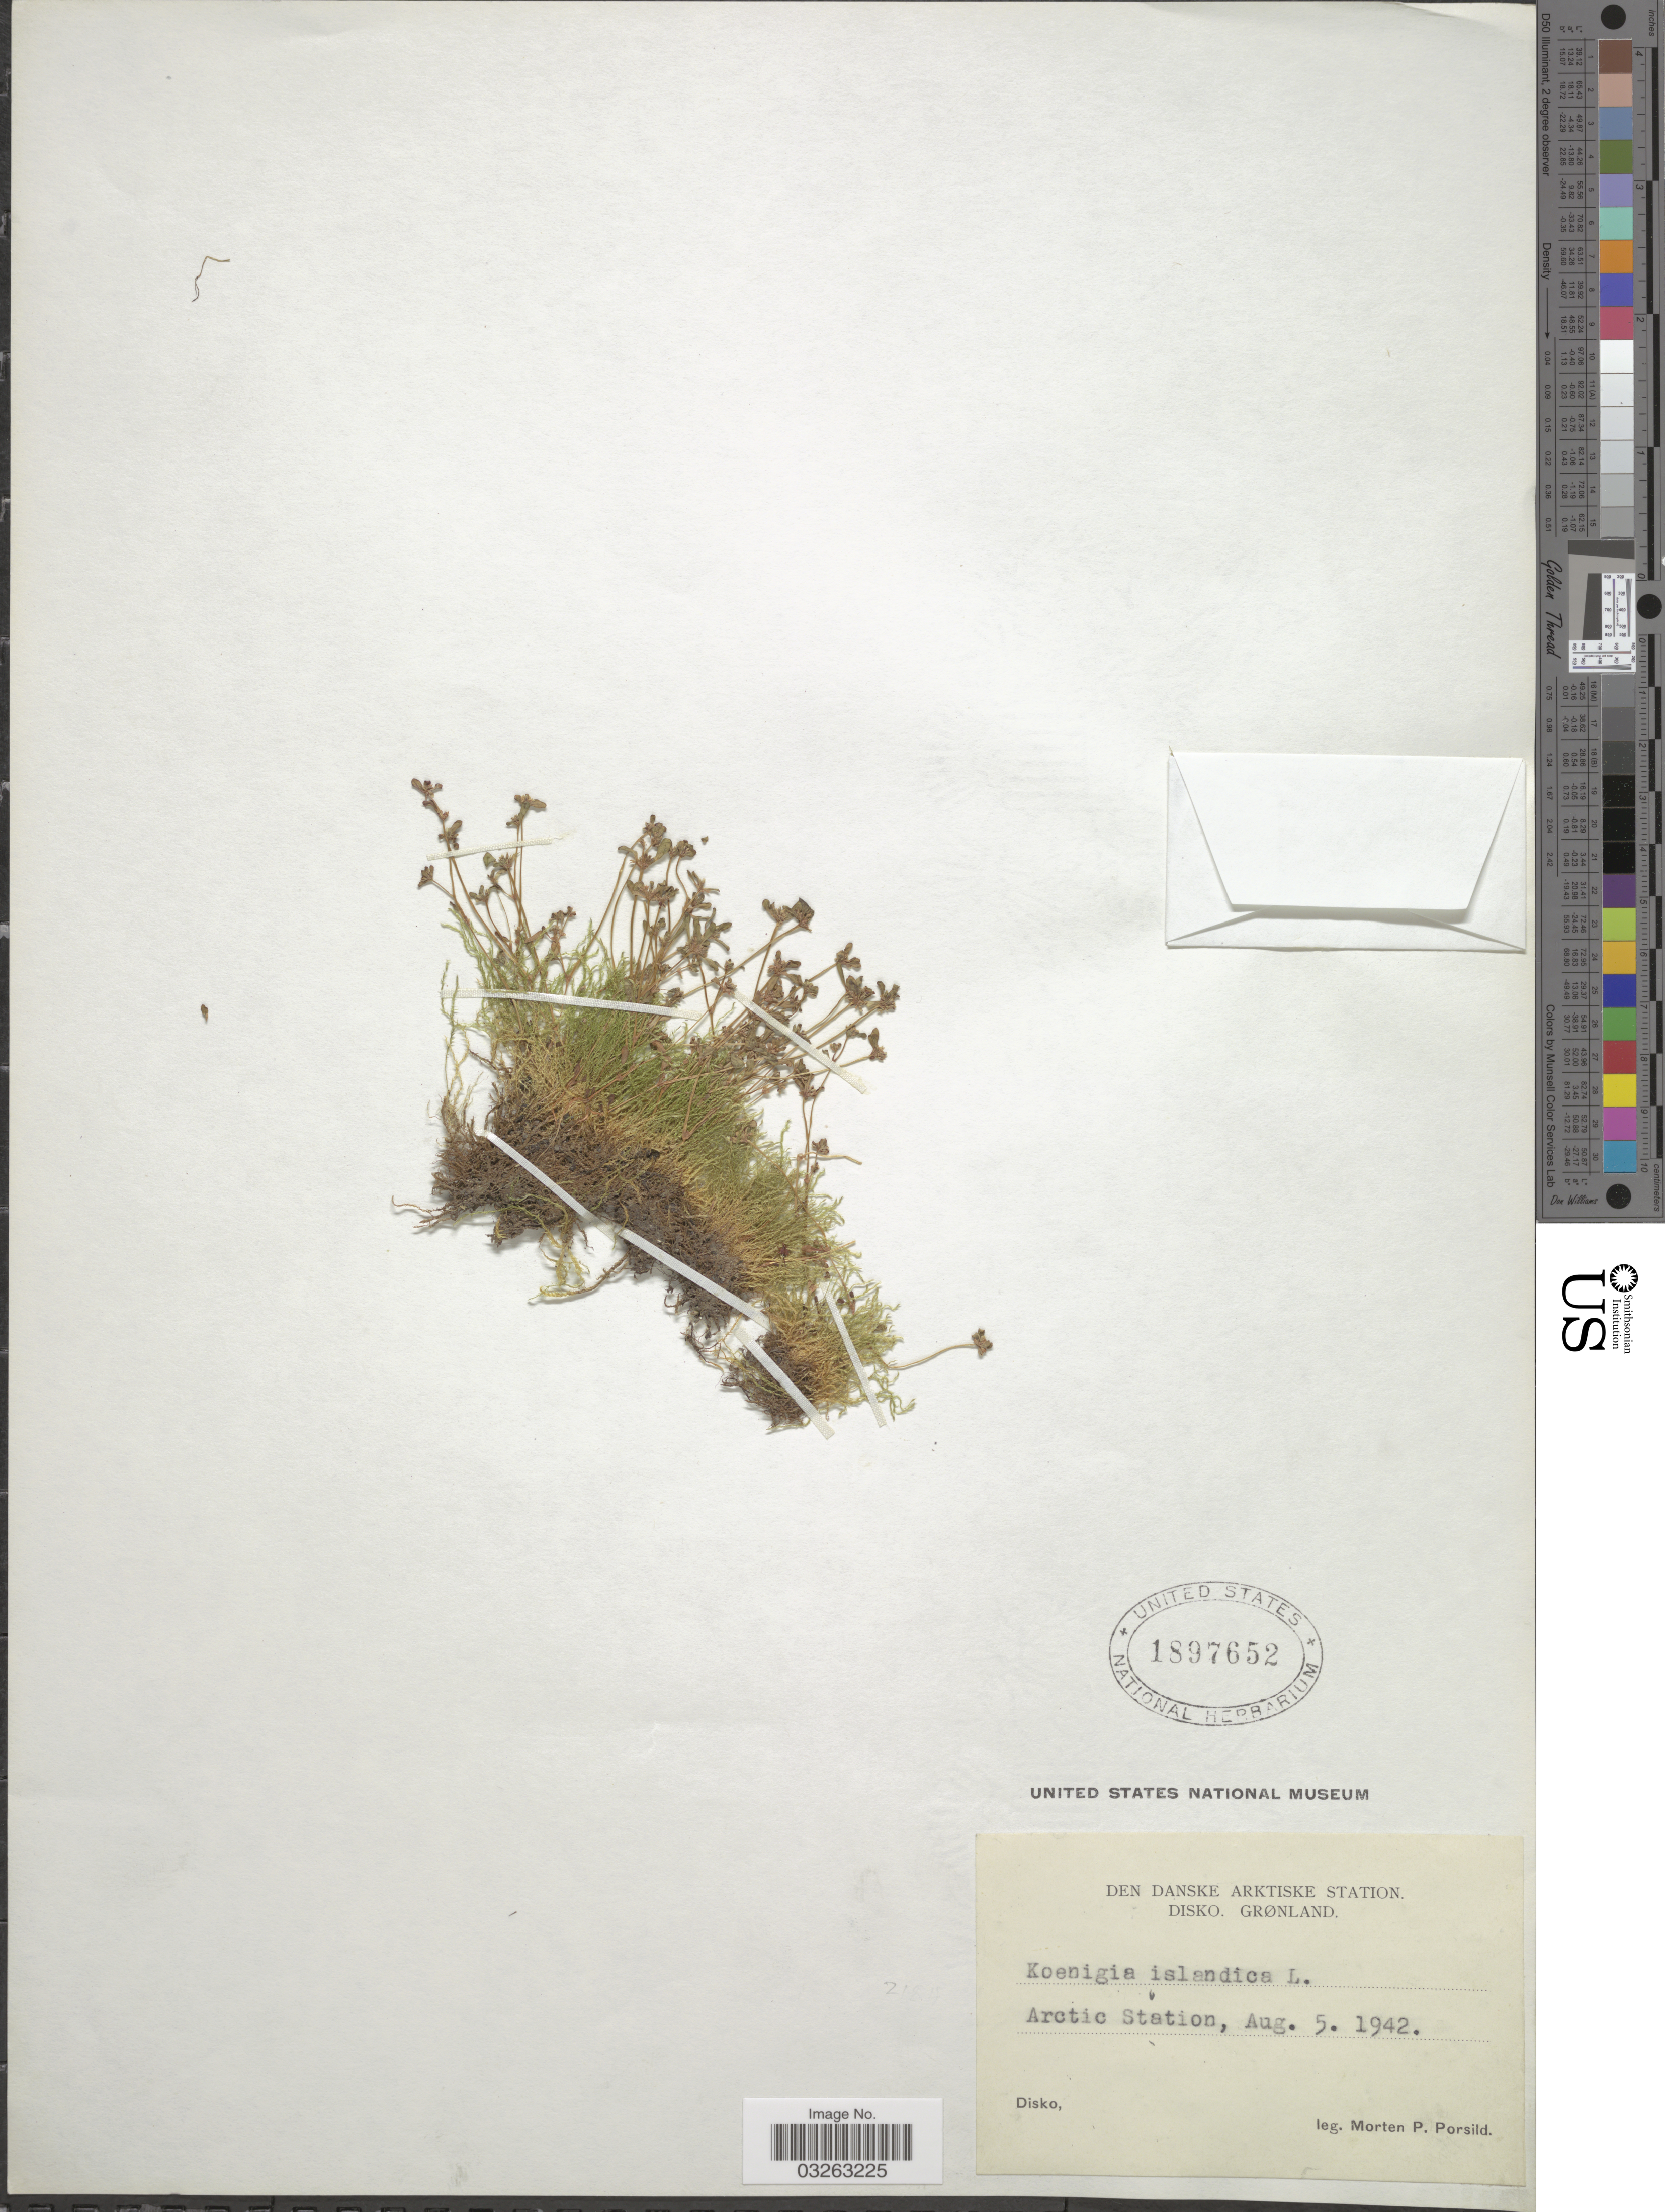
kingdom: Plantae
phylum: Tracheophyta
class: Magnoliopsida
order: Caryophyllales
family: Polygonaceae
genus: Koenigia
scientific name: Koenigia islandica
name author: L.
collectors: M. P. Porsild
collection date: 1942-08-05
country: Greenland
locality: Den Danske Arktiske Station. Disko. Grønland. Arctic Station.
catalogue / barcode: US 1897652